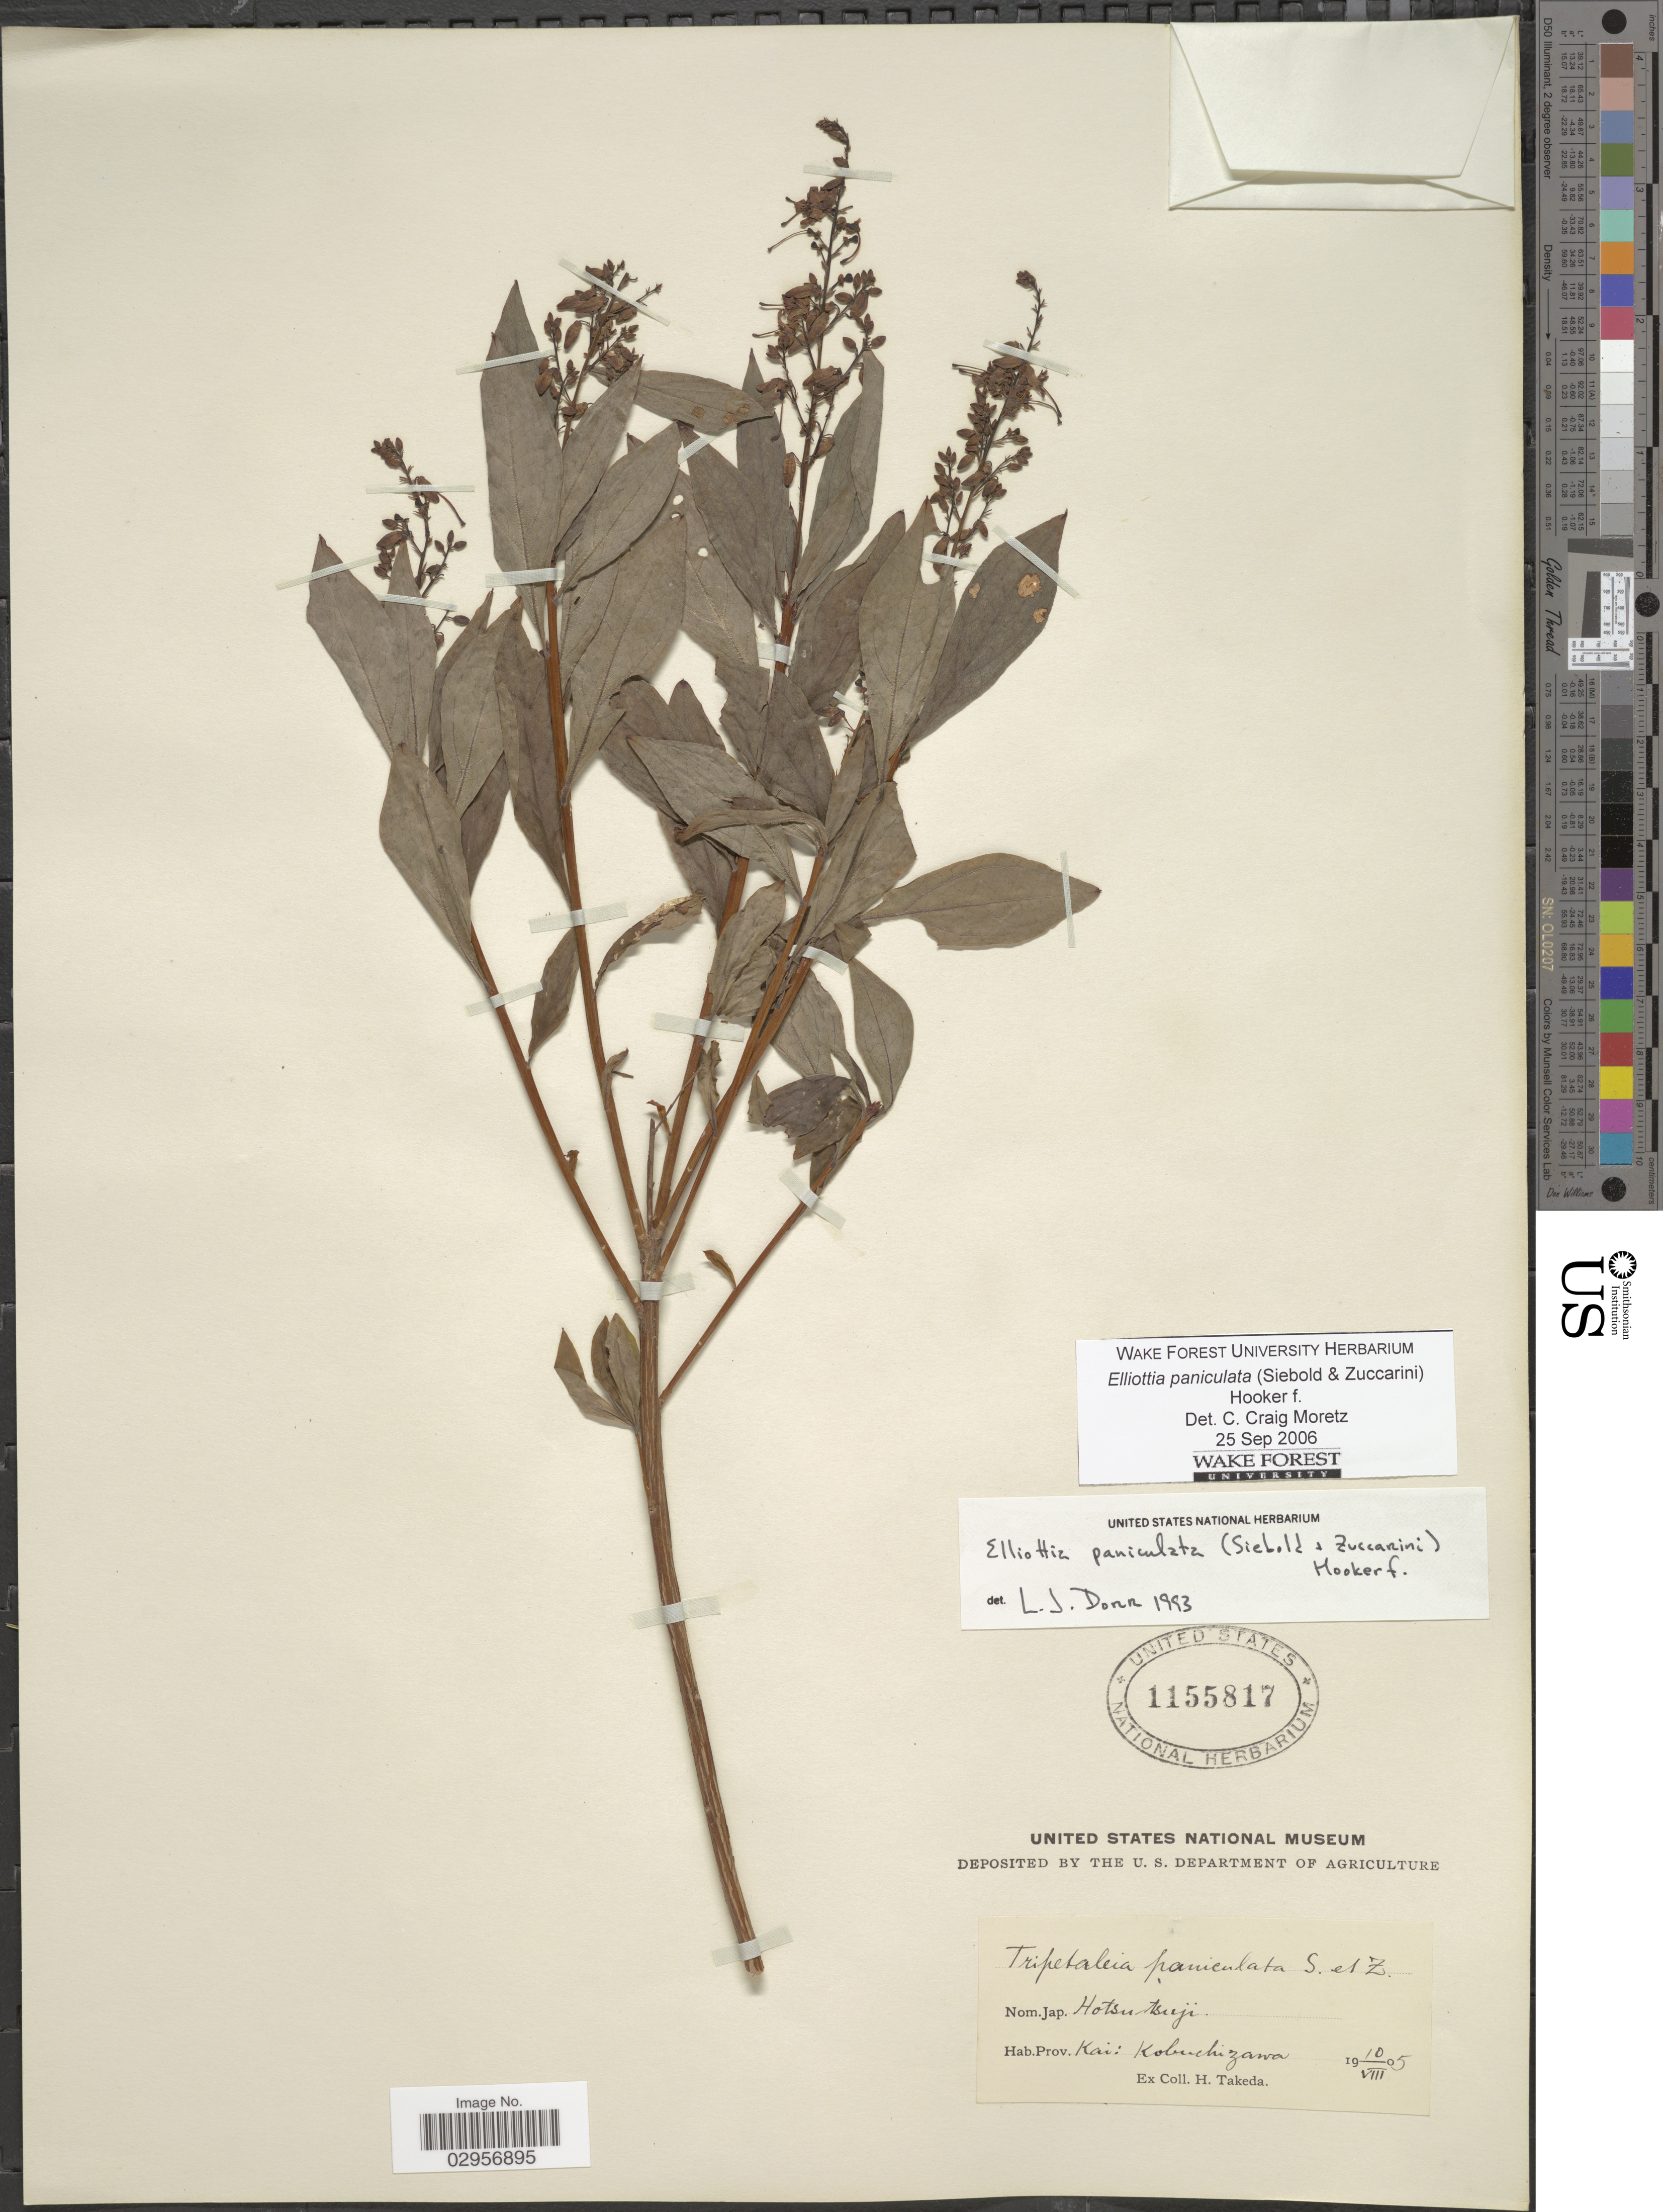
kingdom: Plantae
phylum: Tracheophyta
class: Magnoliopsida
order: Ericales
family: Ericaceae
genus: Elliottia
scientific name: Elliottia paniculata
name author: (Siebold & Zucc.) Benth. & Hook. f.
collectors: H. Takeda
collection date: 1905-08-10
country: Japan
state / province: Yamanasi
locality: Prov. Kai, Kobuchizawa.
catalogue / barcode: US 1155817